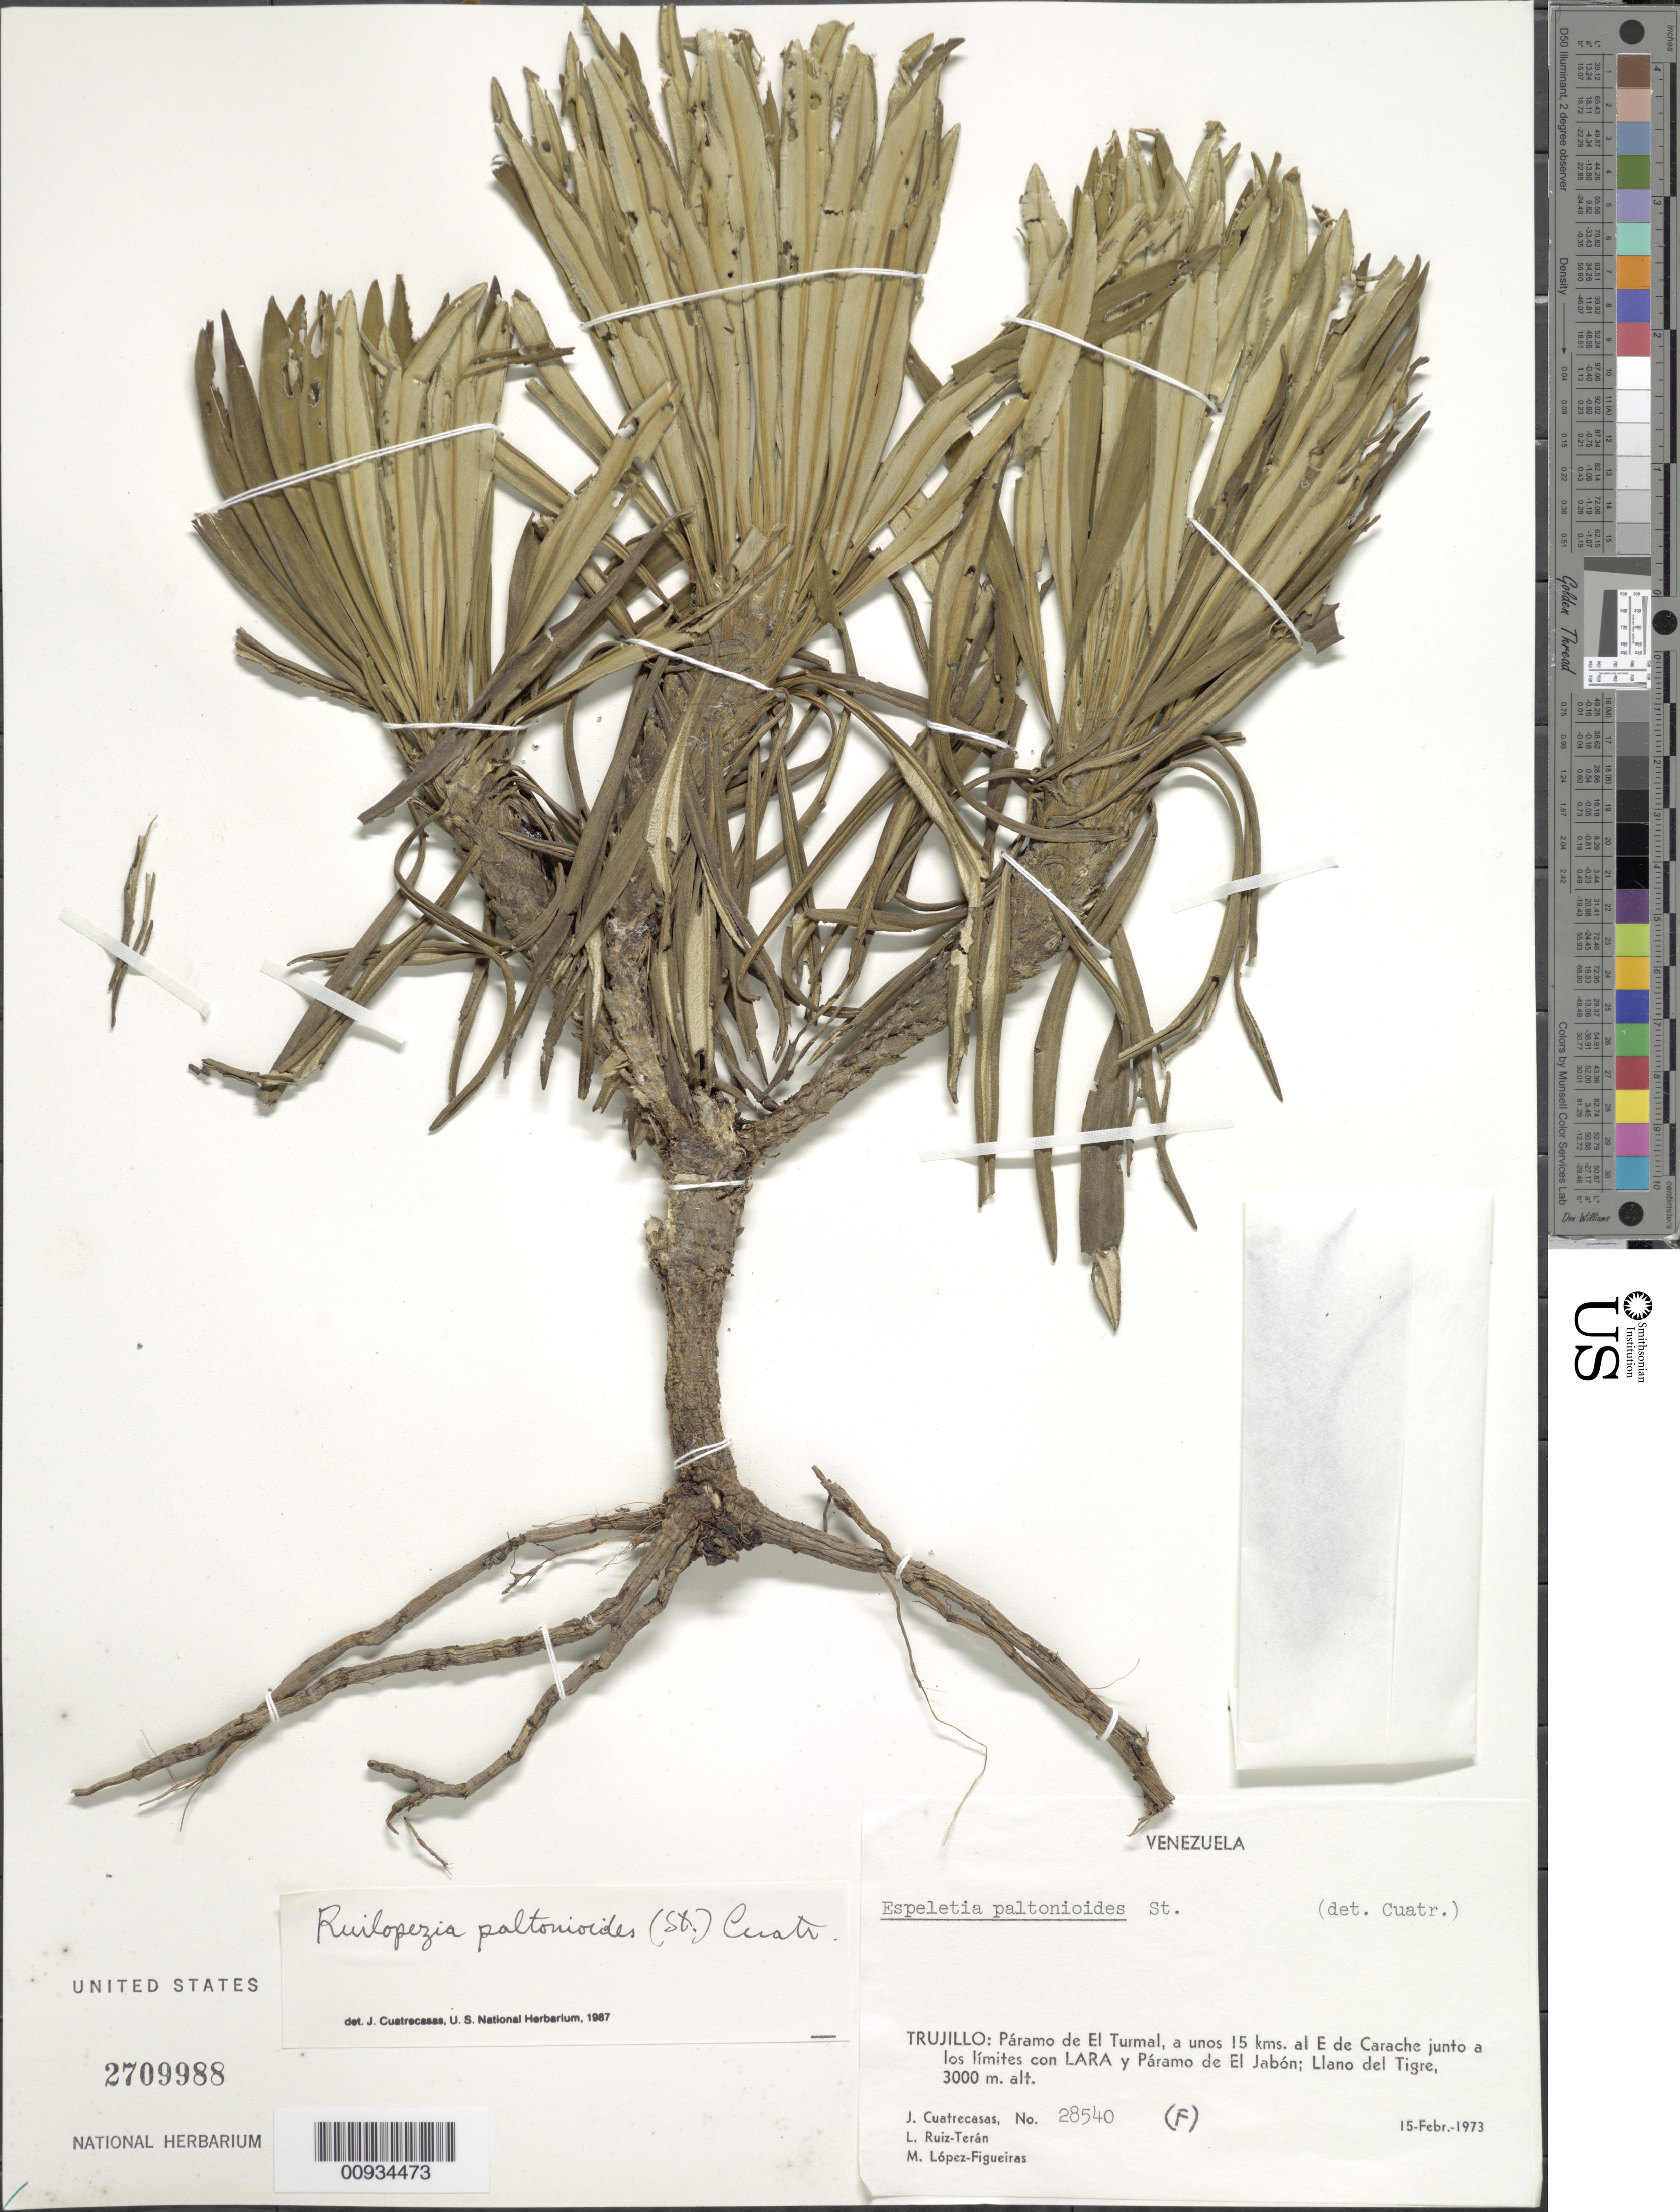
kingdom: Plantae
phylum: Tracheophyta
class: Magnoliopsida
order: Asterales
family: Asteraceae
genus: Ruilopezia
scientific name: Ruilopezia paltonioides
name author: (Standl.) Cuatrec.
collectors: J. Cuatrecasas, L. E. Ruíz-Terán & M. López Figueiras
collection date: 1973-02-15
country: Venezuela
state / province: Trujillo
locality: Páramo de El Turmal. A unos 15 kms. al E de Carache junto a los límites con Lara y Páramo de El Jabón; Llano del Tigre.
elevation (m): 3000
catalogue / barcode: US 2709988